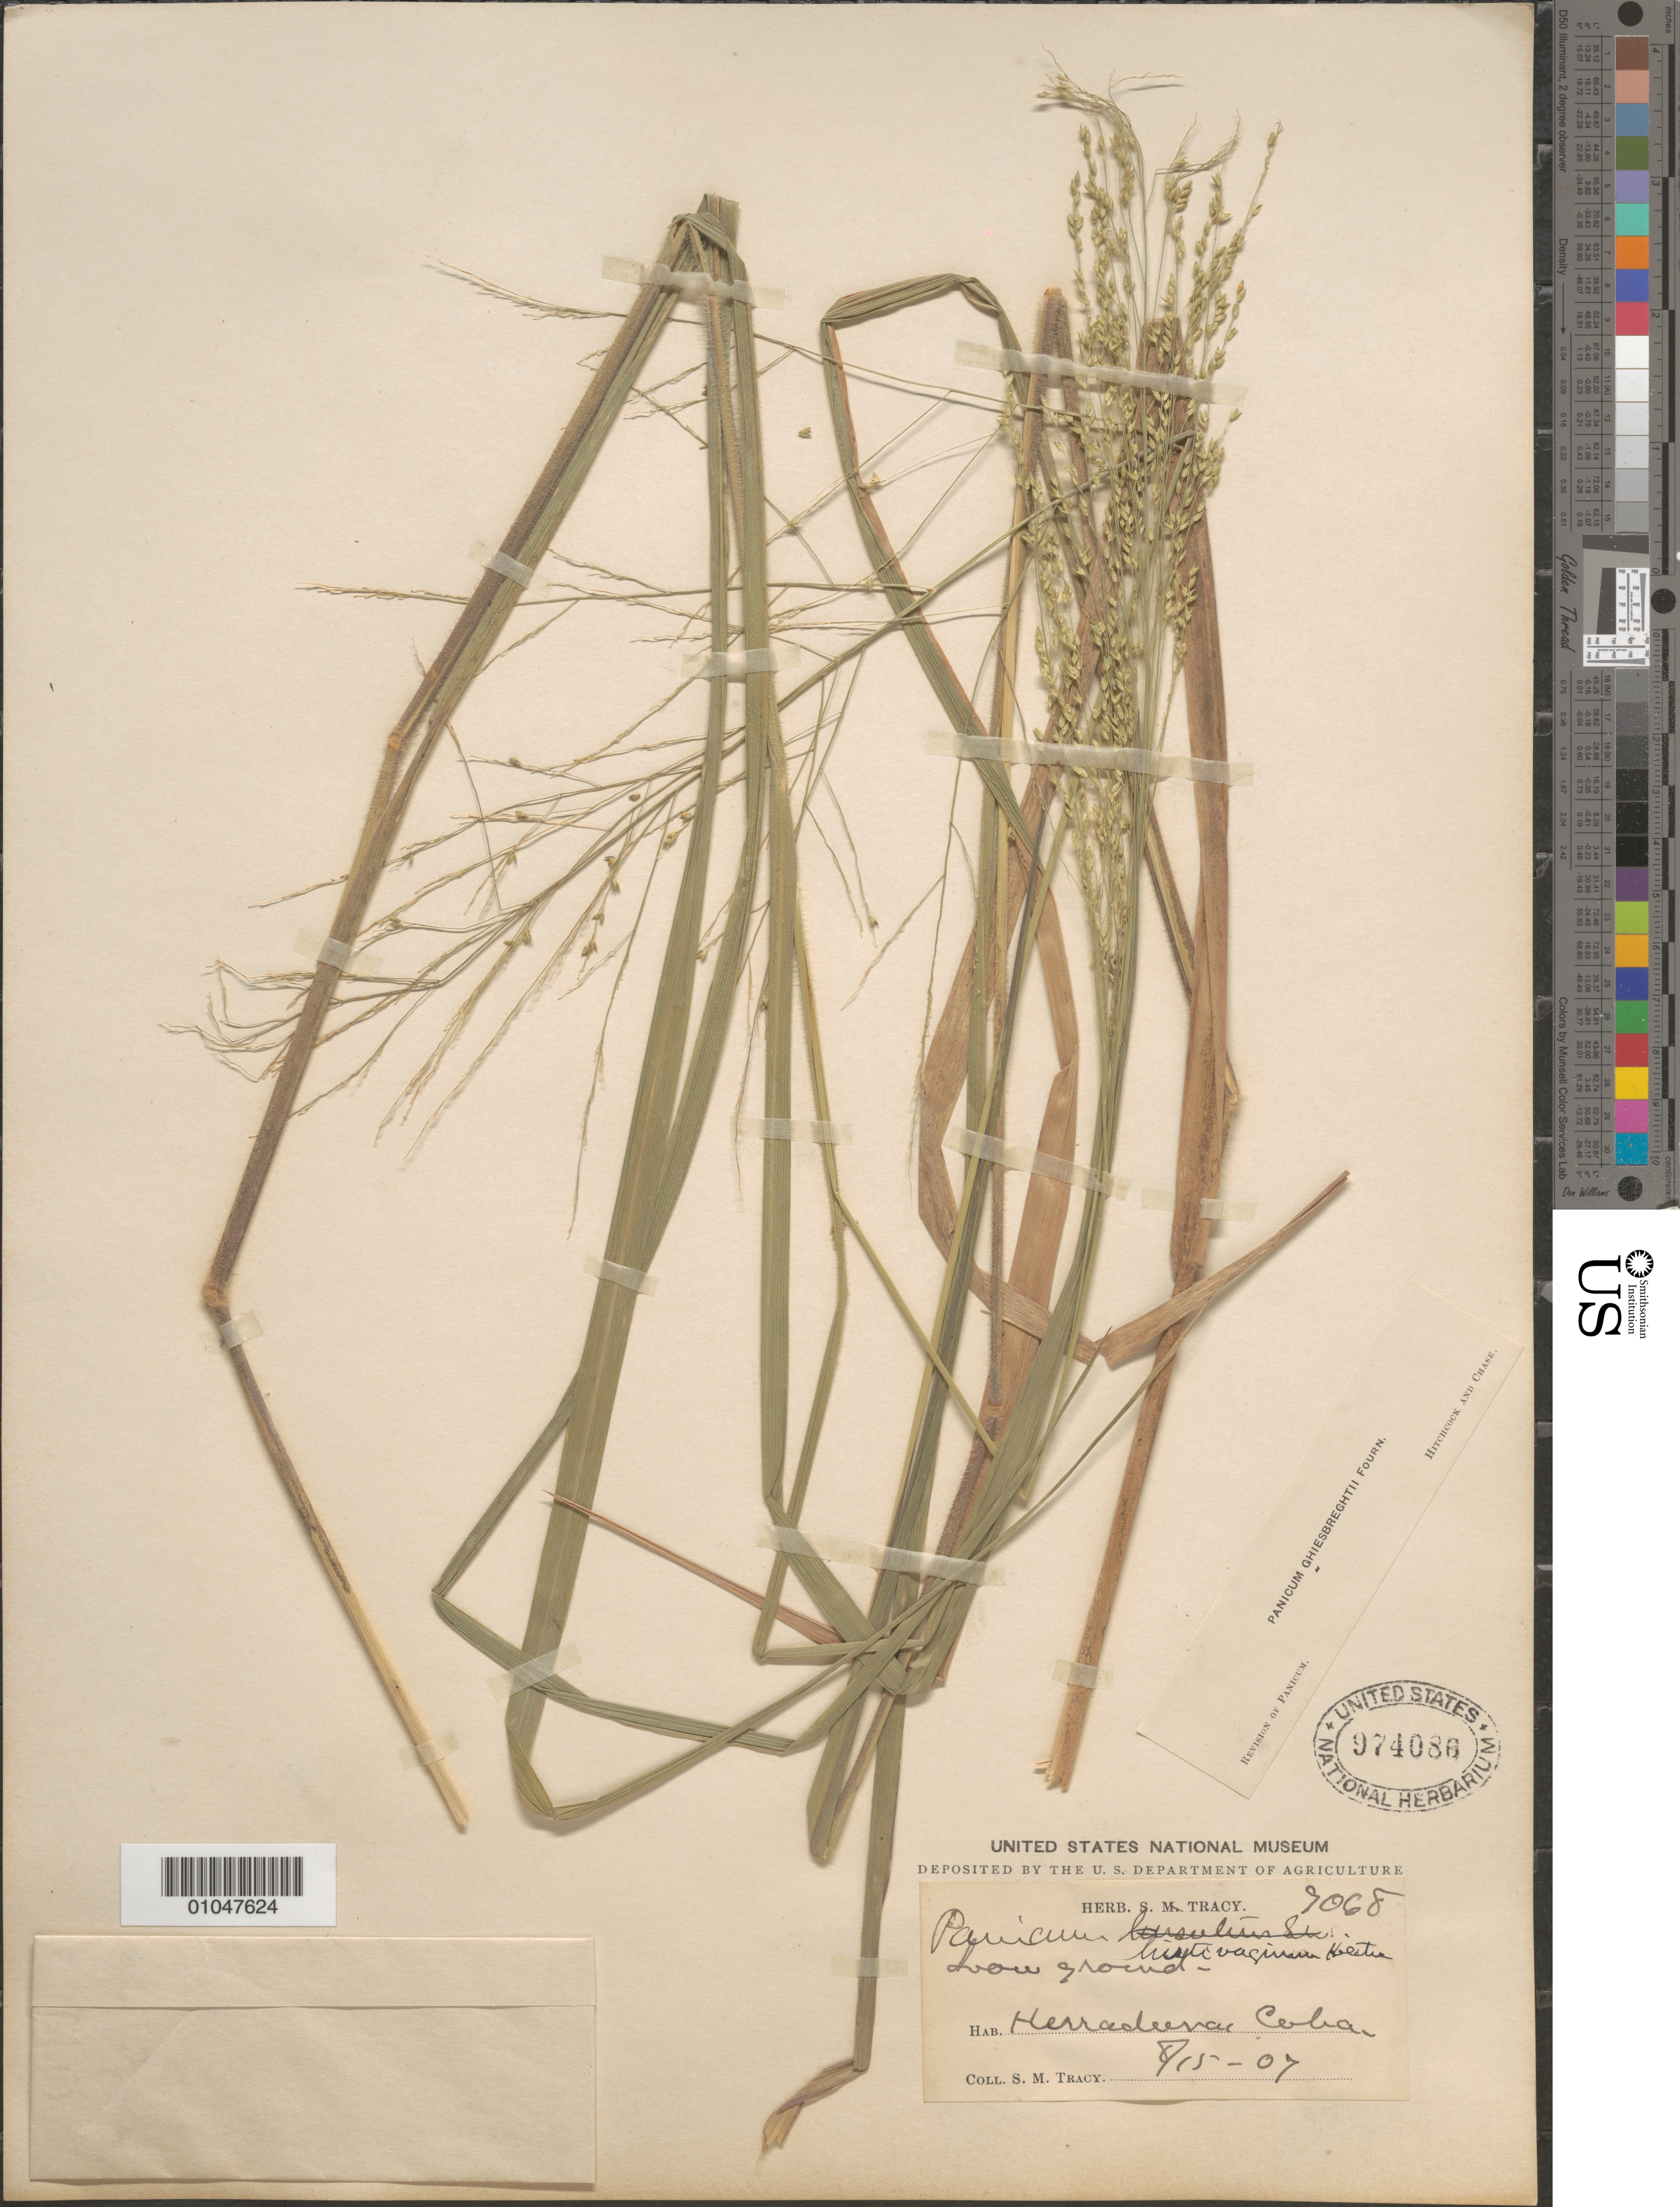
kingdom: Plantae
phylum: Tracheophyta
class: Liliopsida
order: Poales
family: Poaceae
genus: Panicum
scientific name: Panicum ghiesbreghtii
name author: E. Fourn.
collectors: S. M. Tracy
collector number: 9068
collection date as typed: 15 Aug 1907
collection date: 1907-08-15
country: Cuba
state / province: Ciego de Ávila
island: Cuba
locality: Herradura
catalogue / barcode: US 974086